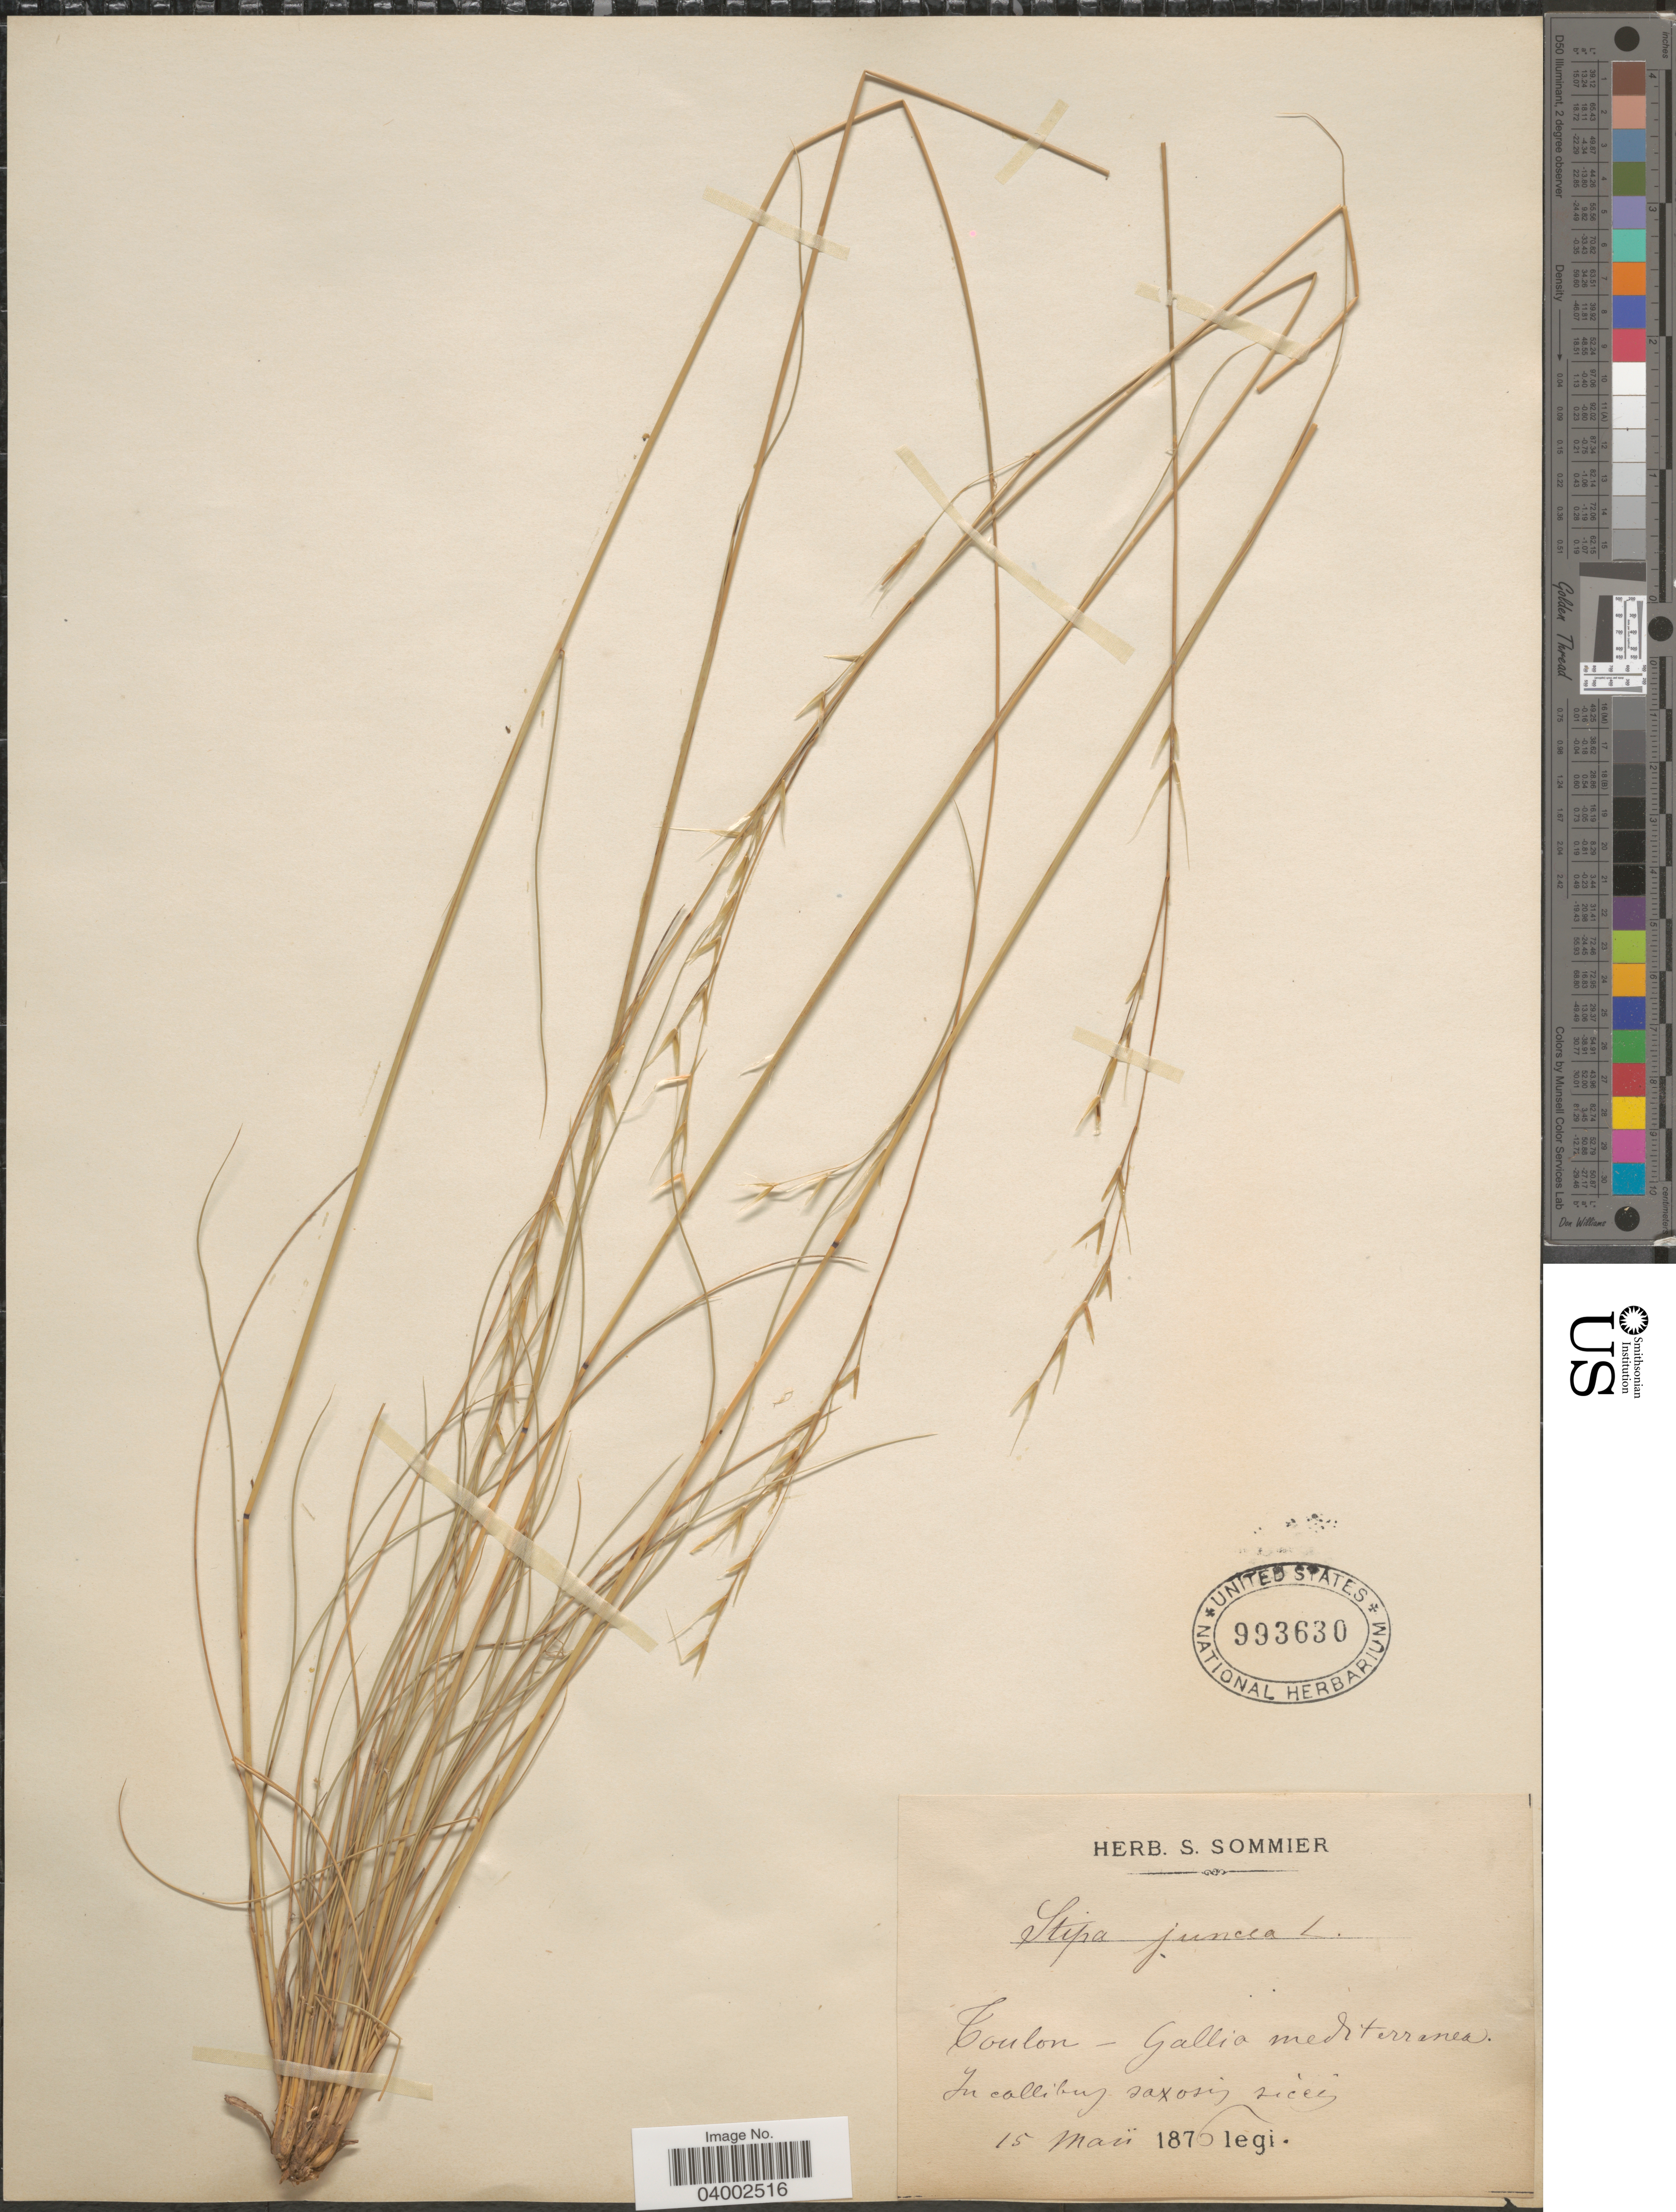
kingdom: Plantae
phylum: Tracheophyta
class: Liliopsida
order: Poales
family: Poaceae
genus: Stipa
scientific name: Stipa juncea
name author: Michaux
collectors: Ex herb. S. Sommier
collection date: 1876-05-15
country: France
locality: Toulon - Gallia mediterranea. In collibus saxosis siccis.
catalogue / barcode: US 993630